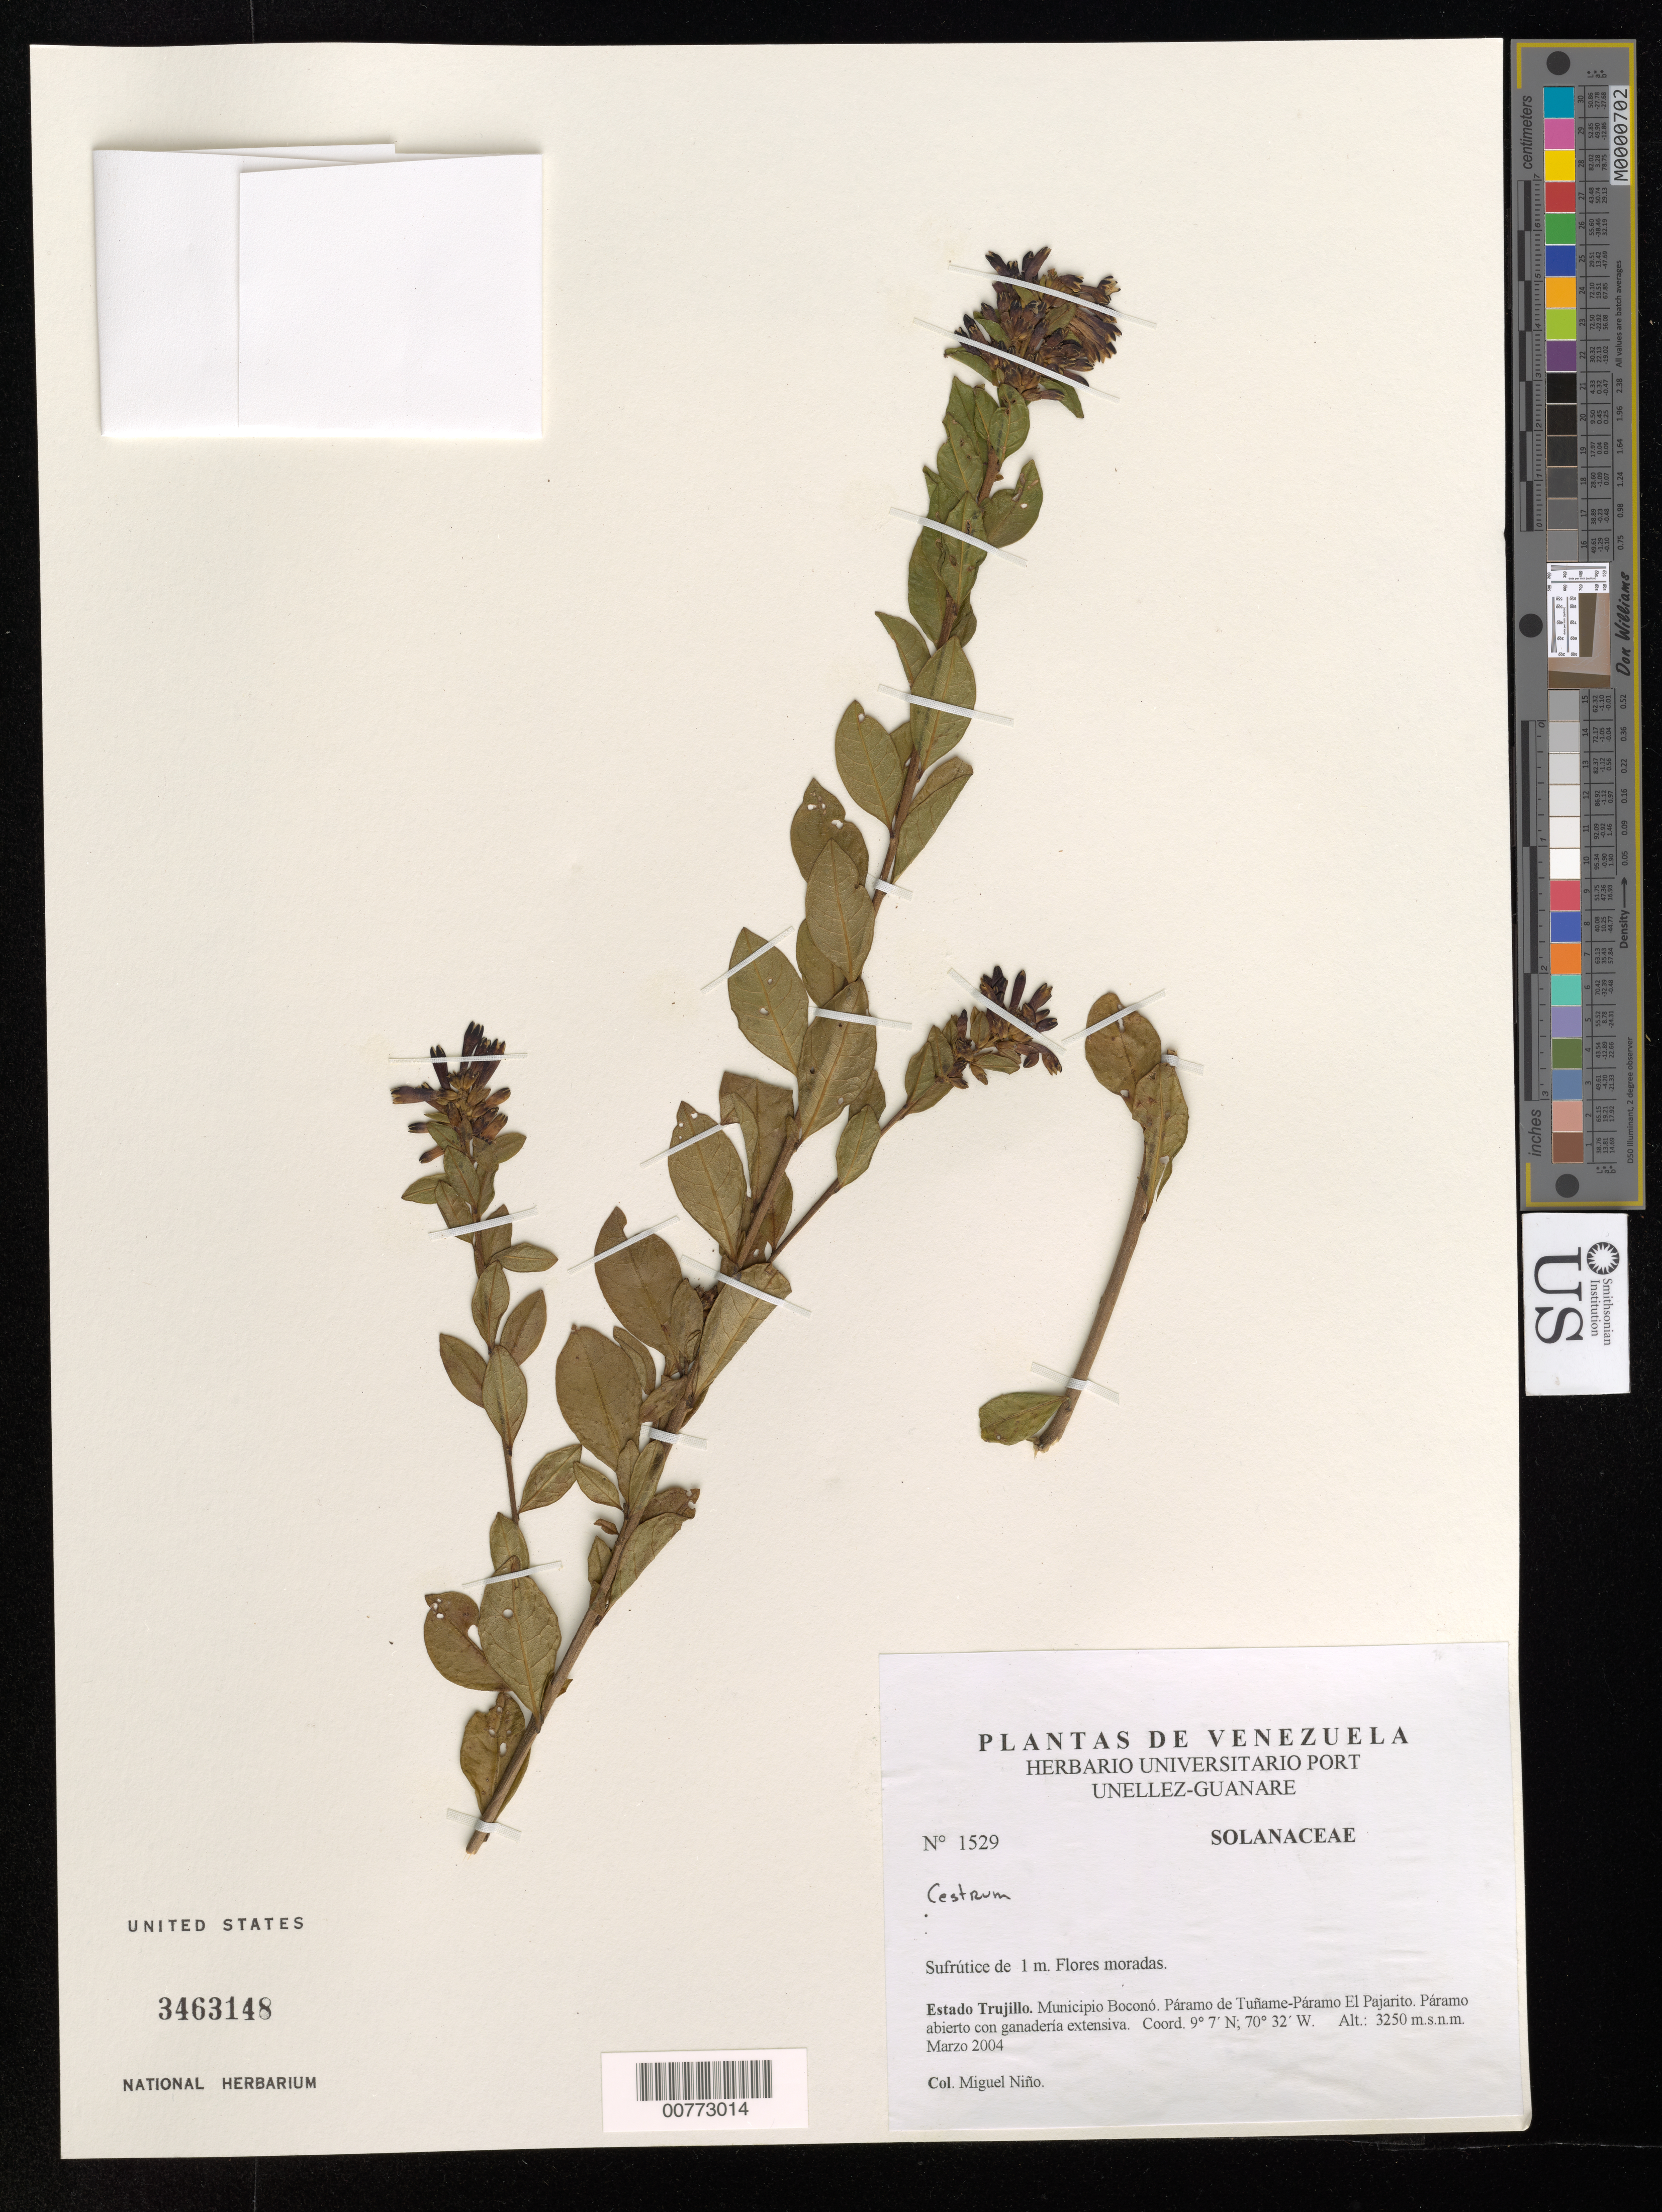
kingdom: Plantae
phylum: Tracheophyta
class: Magnoliopsida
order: Solanales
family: Solanaceae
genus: Cestrum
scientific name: Cestrum sp.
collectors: S. M. Niño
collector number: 1529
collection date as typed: Mar 2004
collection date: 2004-03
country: Venezuela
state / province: Trujillo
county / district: Boconó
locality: Páramo de Tuñame - Páramo El Pajarito.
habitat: Páramo abierto con ganadería extensiva.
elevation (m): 3250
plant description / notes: PORT, US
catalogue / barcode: US 3463148